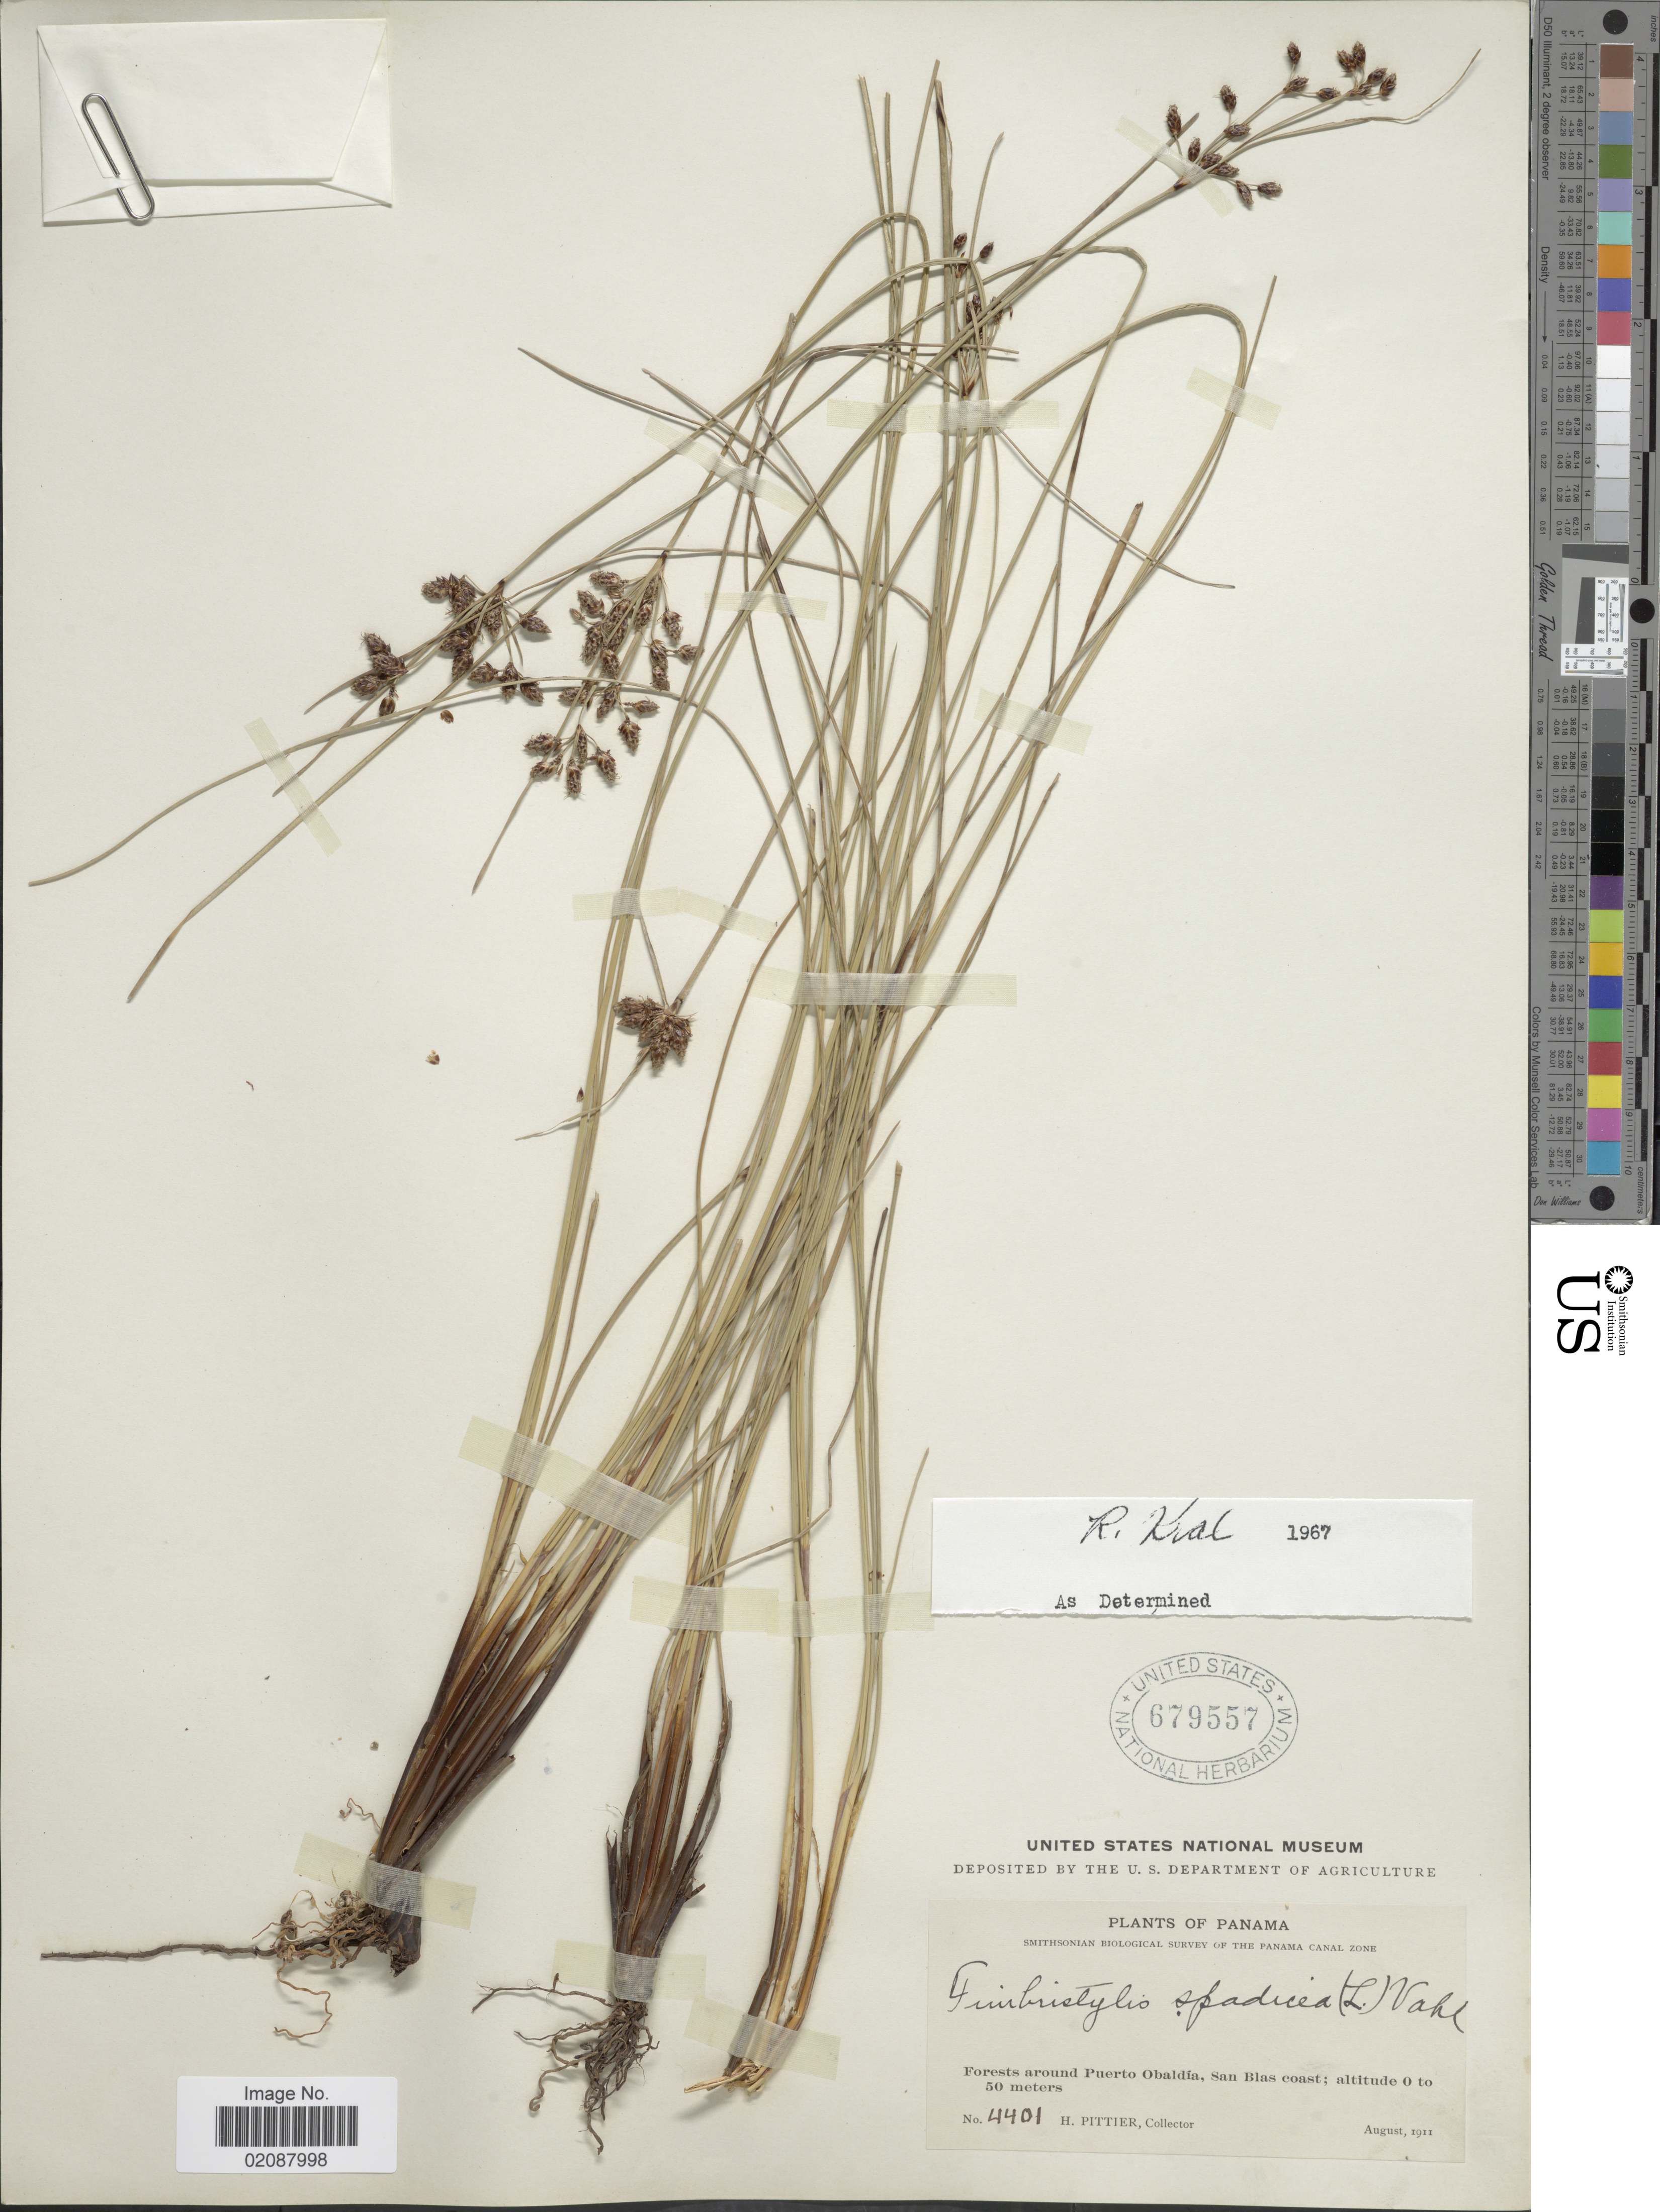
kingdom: Plantae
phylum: Tracheophyta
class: Liliopsida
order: Poales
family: Cyperaceae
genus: Fimbristylis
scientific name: Fimbristylis spadicea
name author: (L.) Vahl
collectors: H. F. Pittier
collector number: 4401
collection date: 1911-08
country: Panama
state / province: Kuna Yala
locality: Forests around Puerto Obaldia, San Blas coast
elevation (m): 50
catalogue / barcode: US 679557